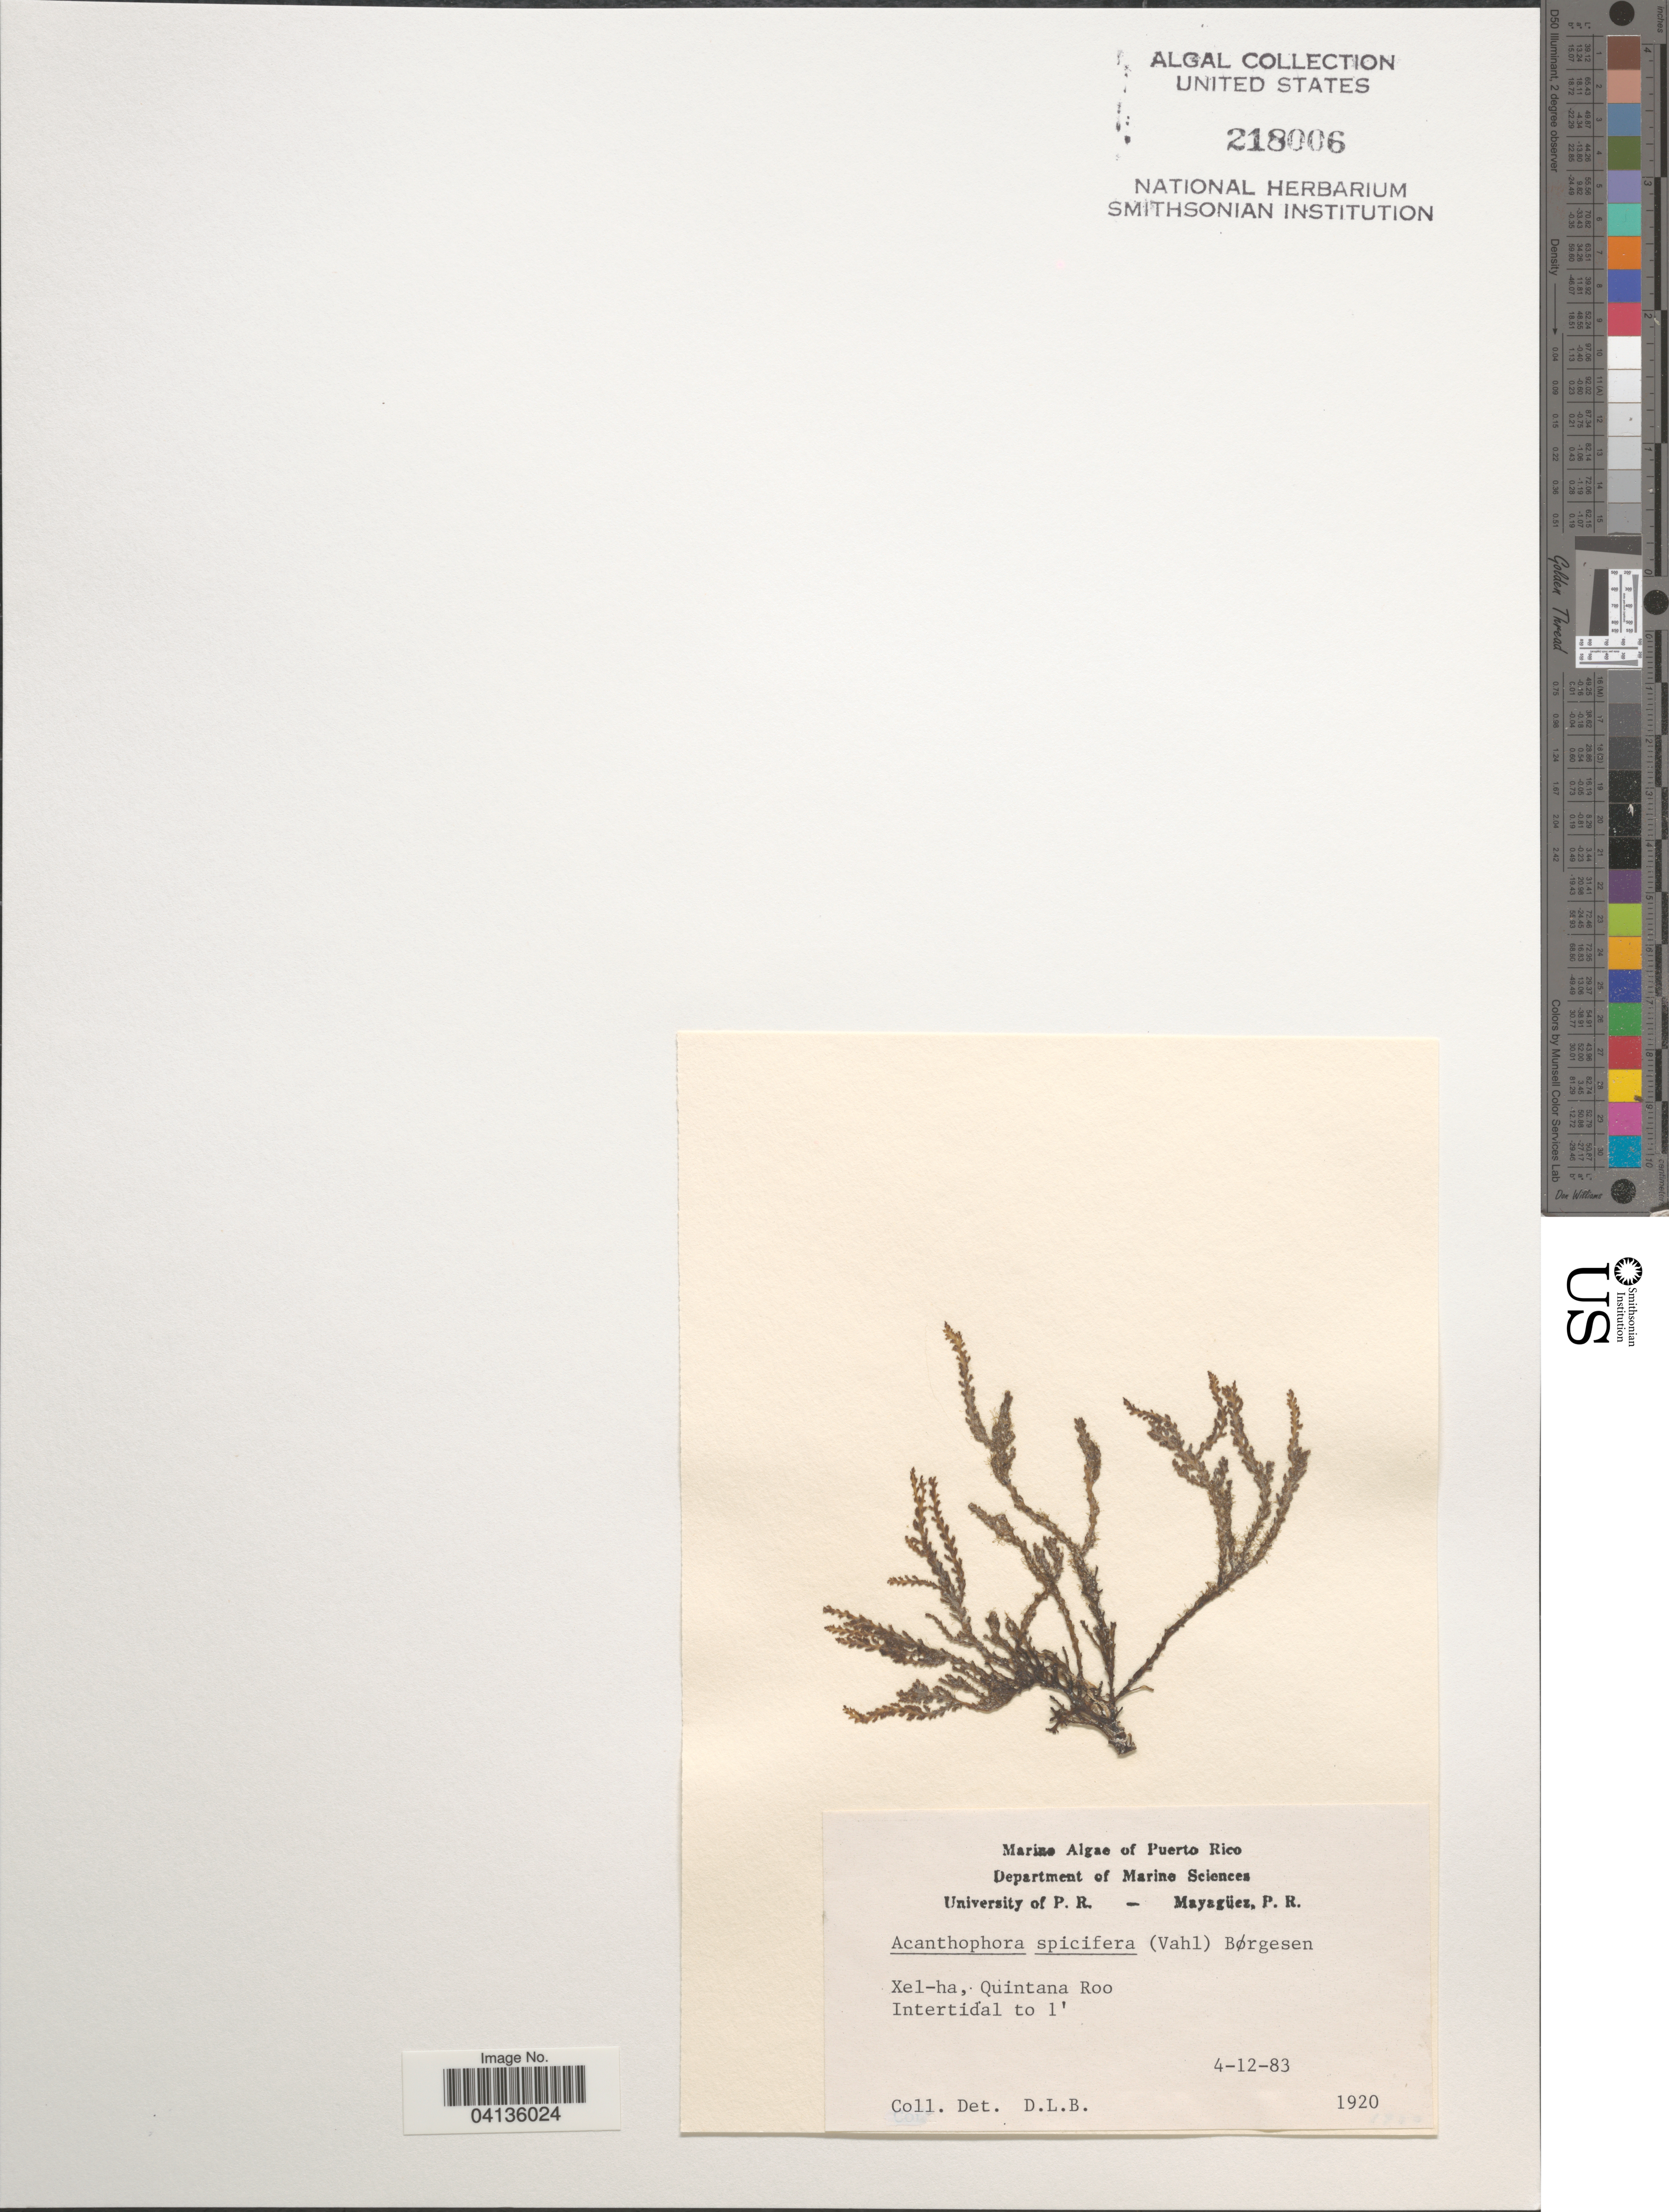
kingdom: Plantae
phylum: Rhodophyta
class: Florideophyceae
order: Ceramiales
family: Rhodomelaceae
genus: Acanthophora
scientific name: Acanthophora spicifera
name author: (Vahl) Børgesen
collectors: D. L. B.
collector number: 1920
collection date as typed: Transcribed d/m/y: 4/12/83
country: Mexico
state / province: Quintana Roo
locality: Xel-ha.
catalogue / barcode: US 218006